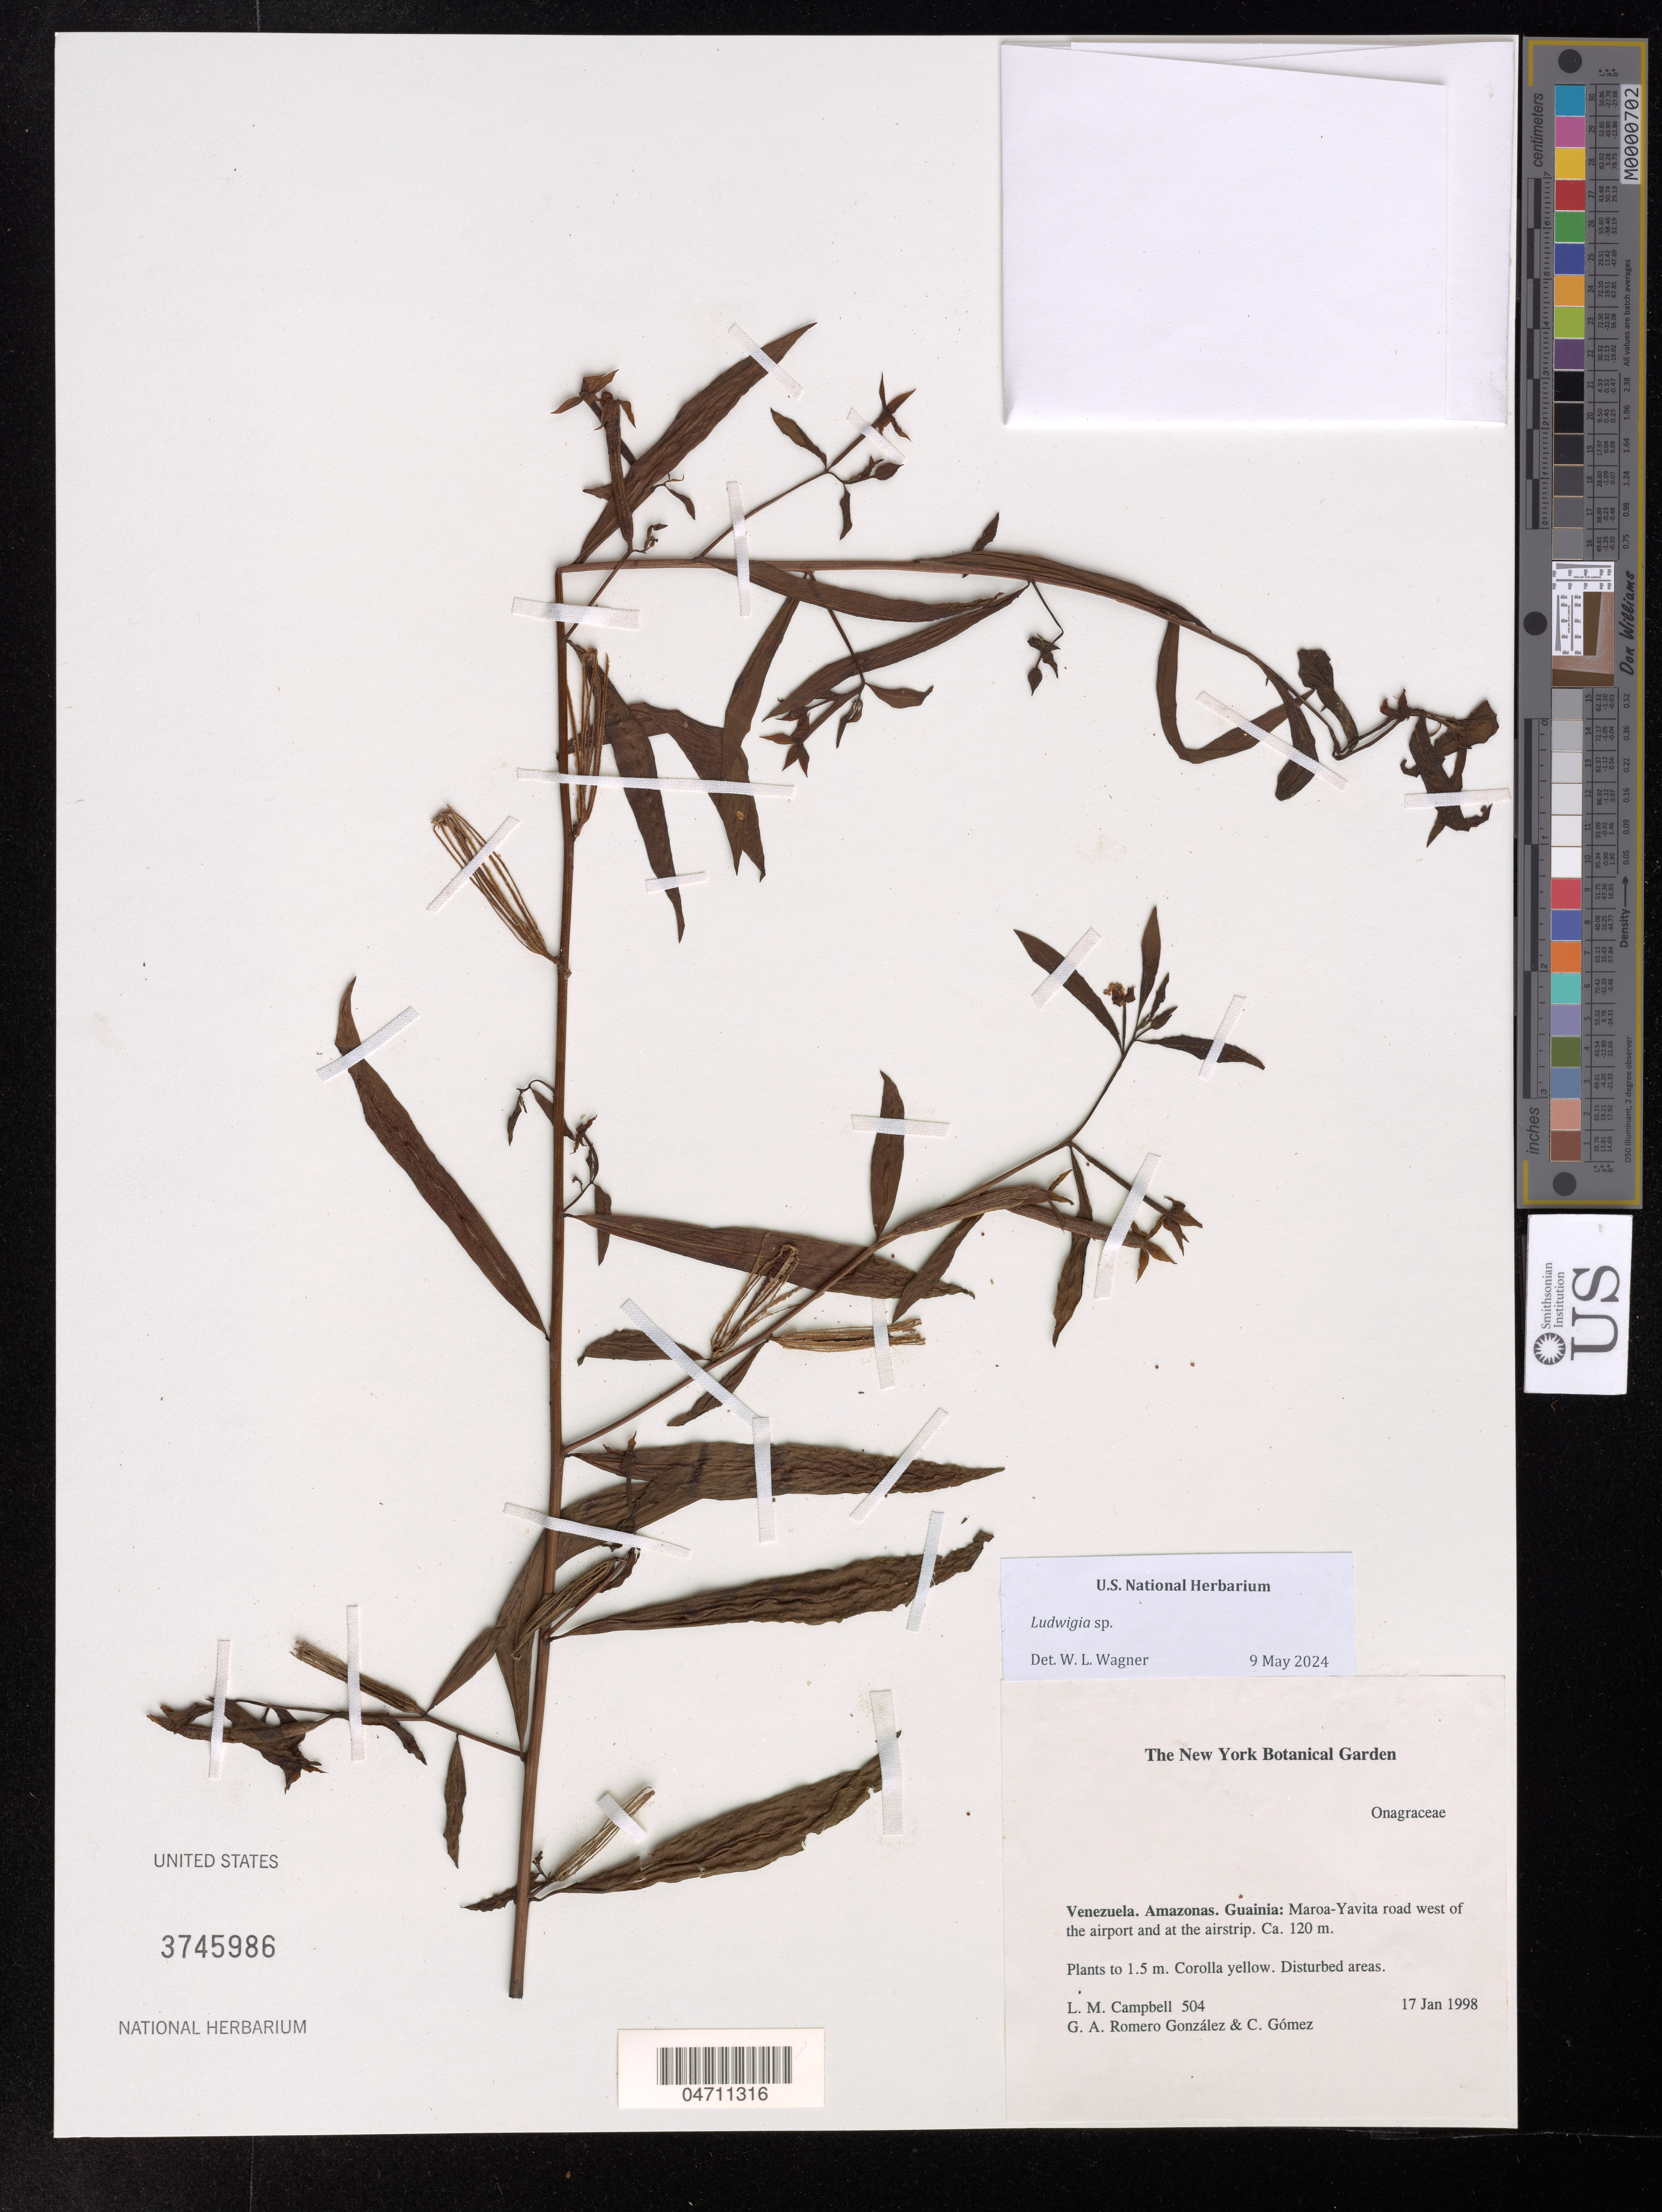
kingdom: Plantae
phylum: Tracheophyta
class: Magnoliopsida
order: Myrtales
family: Onagraceae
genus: Ludwigia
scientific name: Ludwigia sp.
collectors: L. Campbell, G. A. Romero & C. Gómez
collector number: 504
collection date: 1998-01-17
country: Venezuela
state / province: Amazonas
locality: Guainia: Maroa-Yavita road west of the airport and at the airstrip.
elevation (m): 120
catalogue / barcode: US 3745986